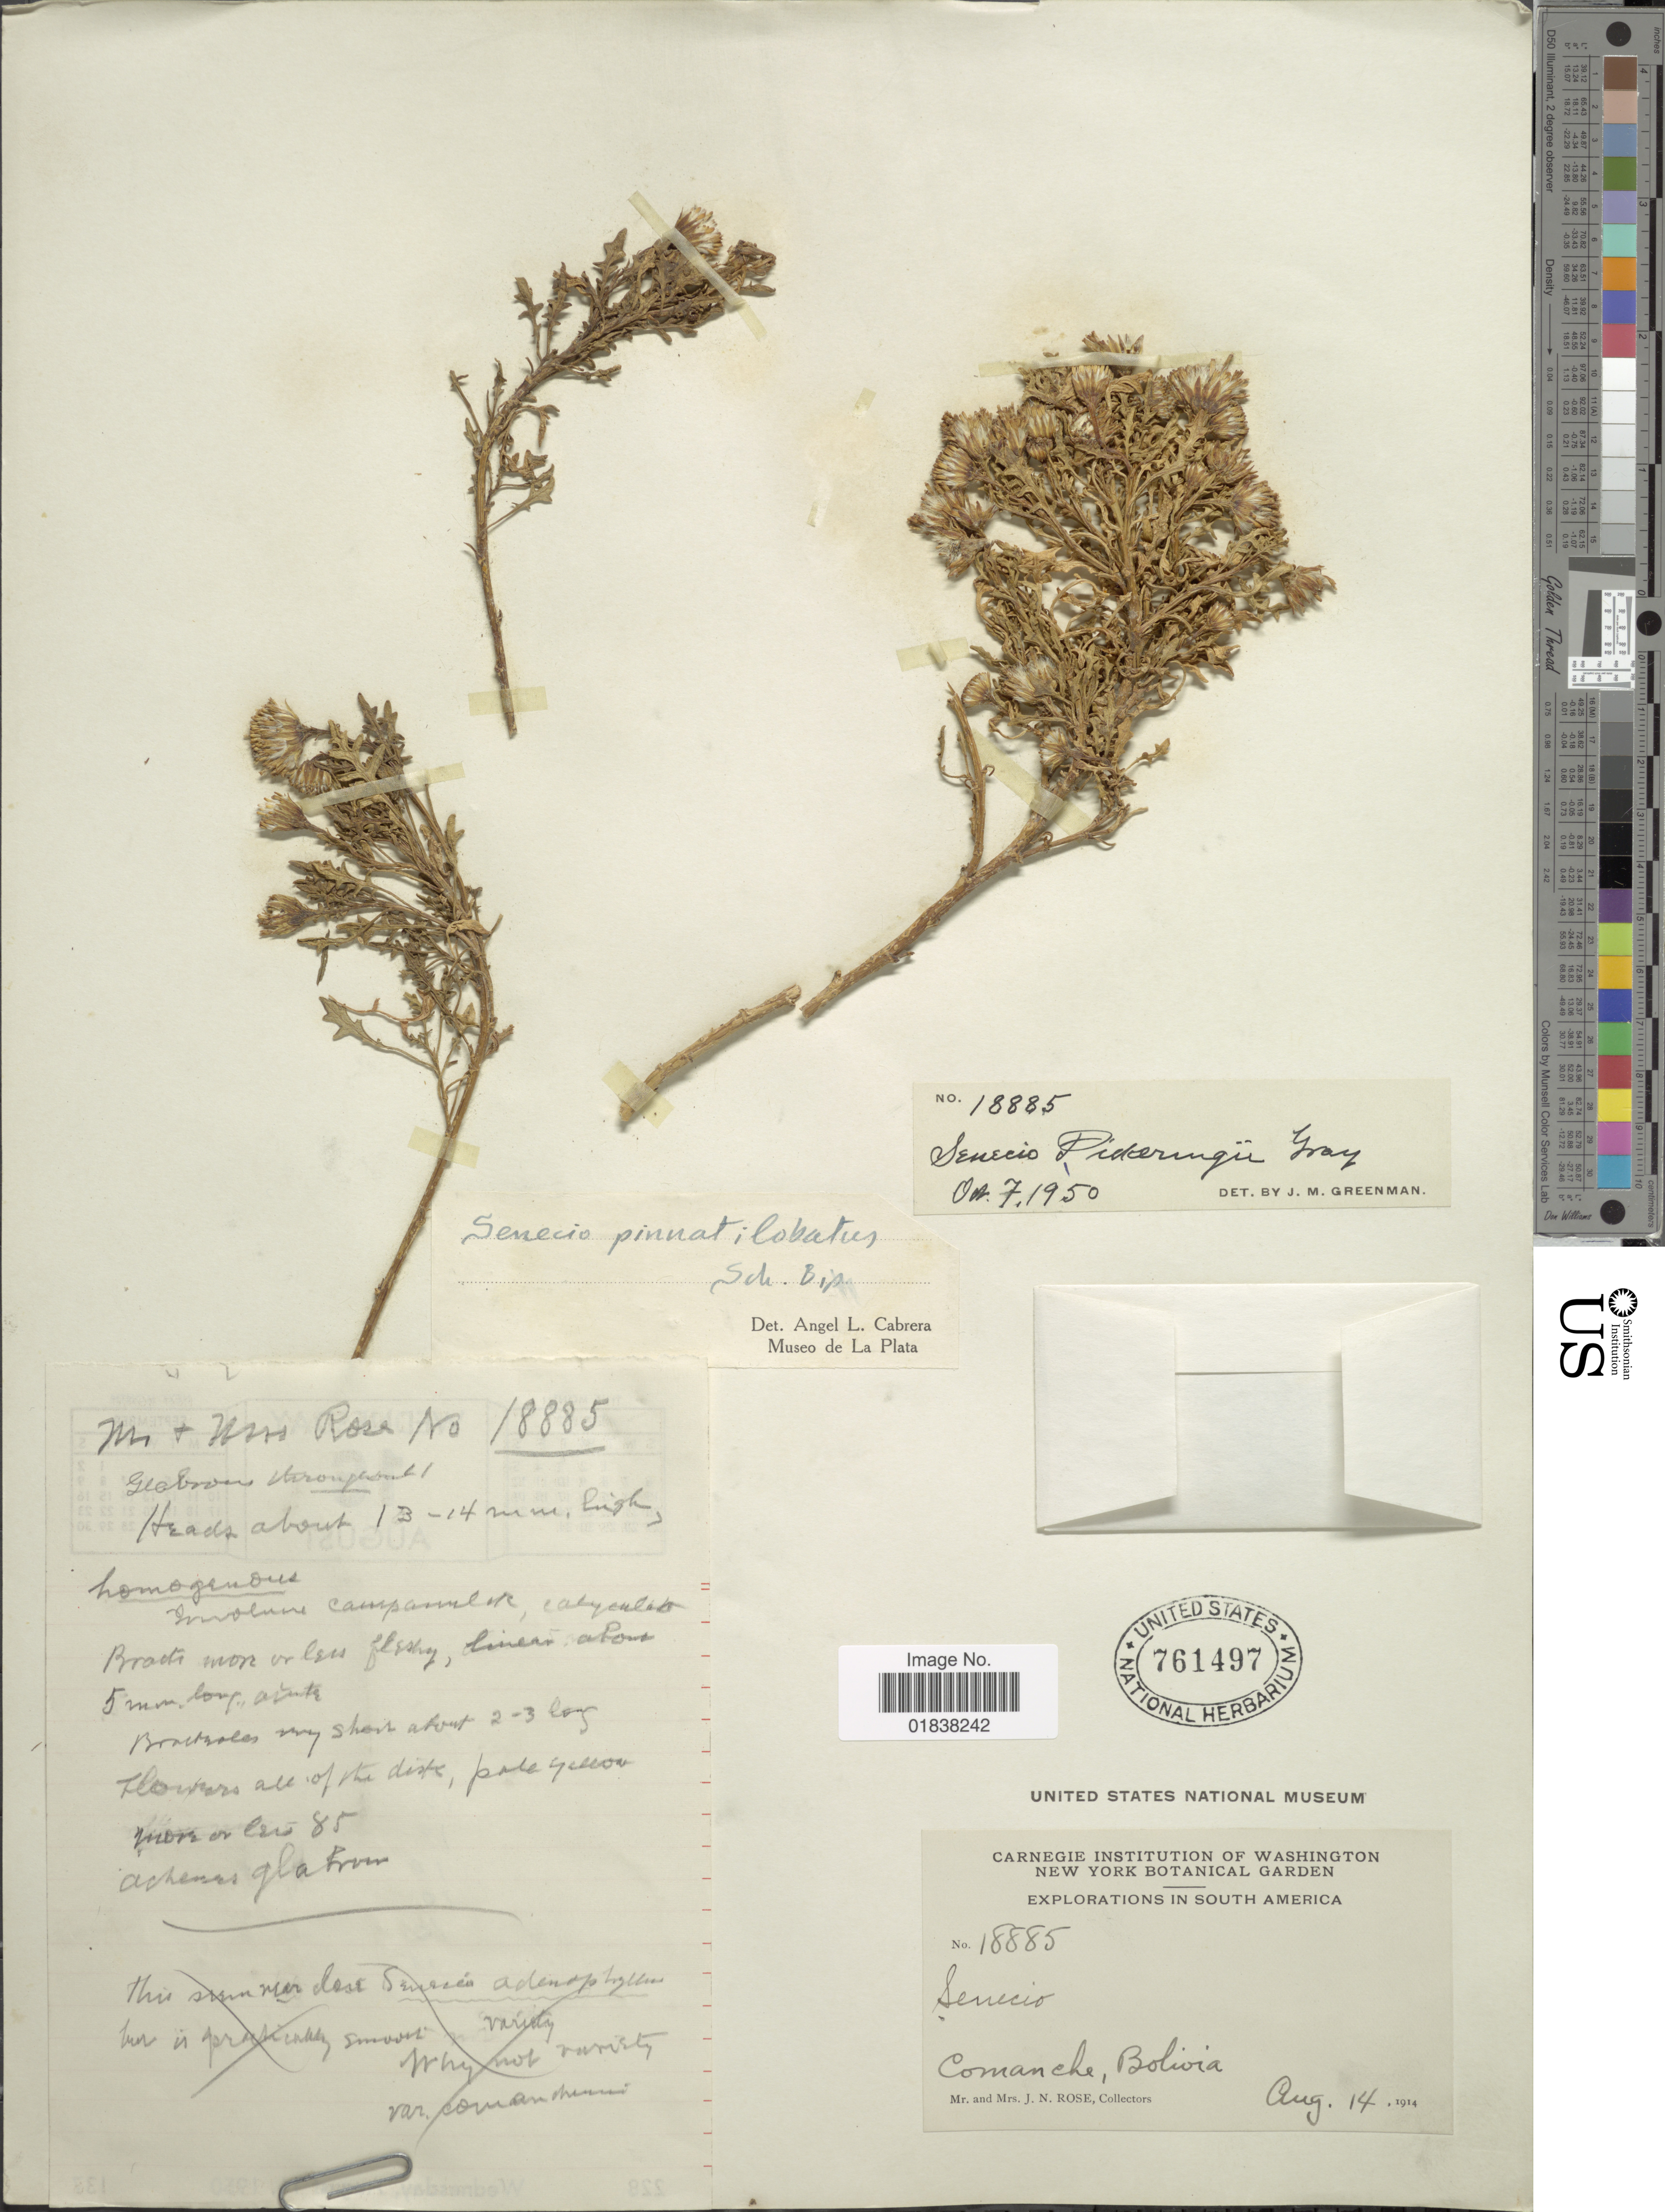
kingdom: Plantae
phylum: Tracheophyta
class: Magnoliopsida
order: Asterales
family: Asteraceae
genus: Senecio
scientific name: Senecio pinnatilobatus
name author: Sch. Bip.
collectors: J. N. Rose & L. B. Rose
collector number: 18885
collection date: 1914-08-14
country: Bolivia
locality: South America, Comanche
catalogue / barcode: US 761497